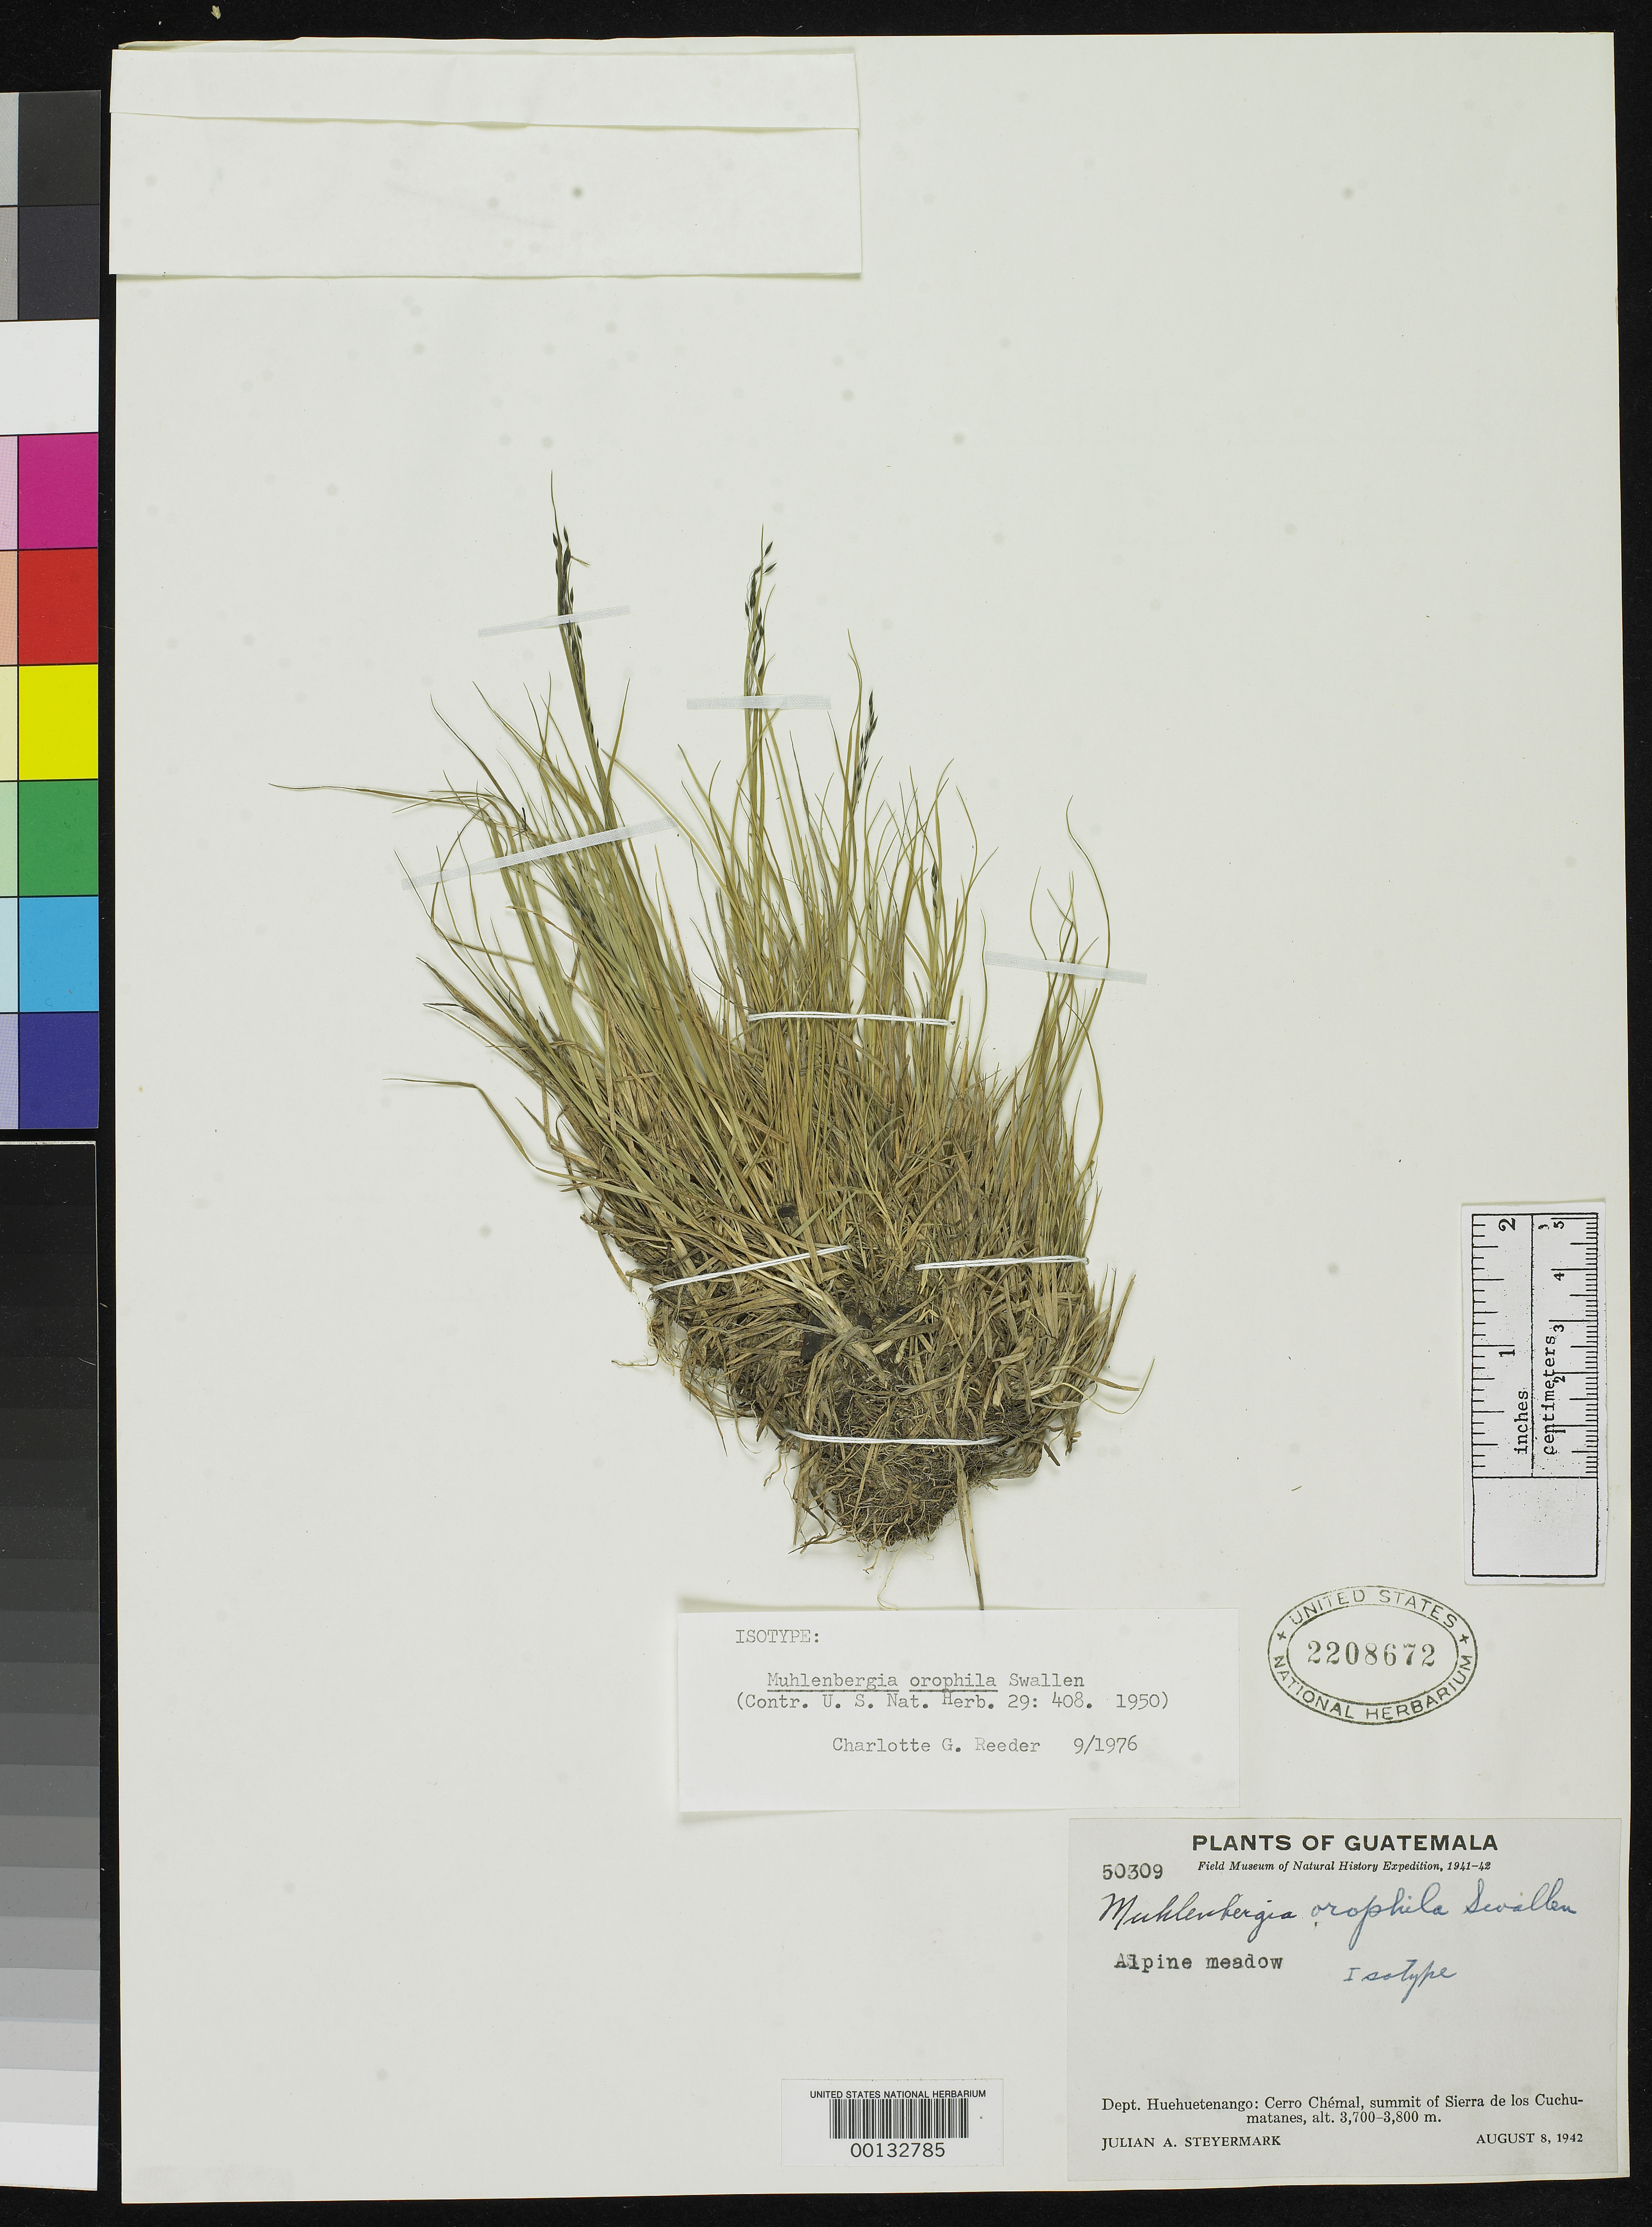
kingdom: Plantae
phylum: Tracheophyta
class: Liliopsida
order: Poales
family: Poaceae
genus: Muhlenbergia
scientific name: Muhlenbergia orophila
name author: Swallen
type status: Isotype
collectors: J. Steyermark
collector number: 50309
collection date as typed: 08 Aug 1942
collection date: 1942-08-08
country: Guatemala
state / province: Huehuetenango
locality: Summit of Sierra de las Cuchumantanes, Cerro Chemal.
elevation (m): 3700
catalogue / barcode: US 2208672